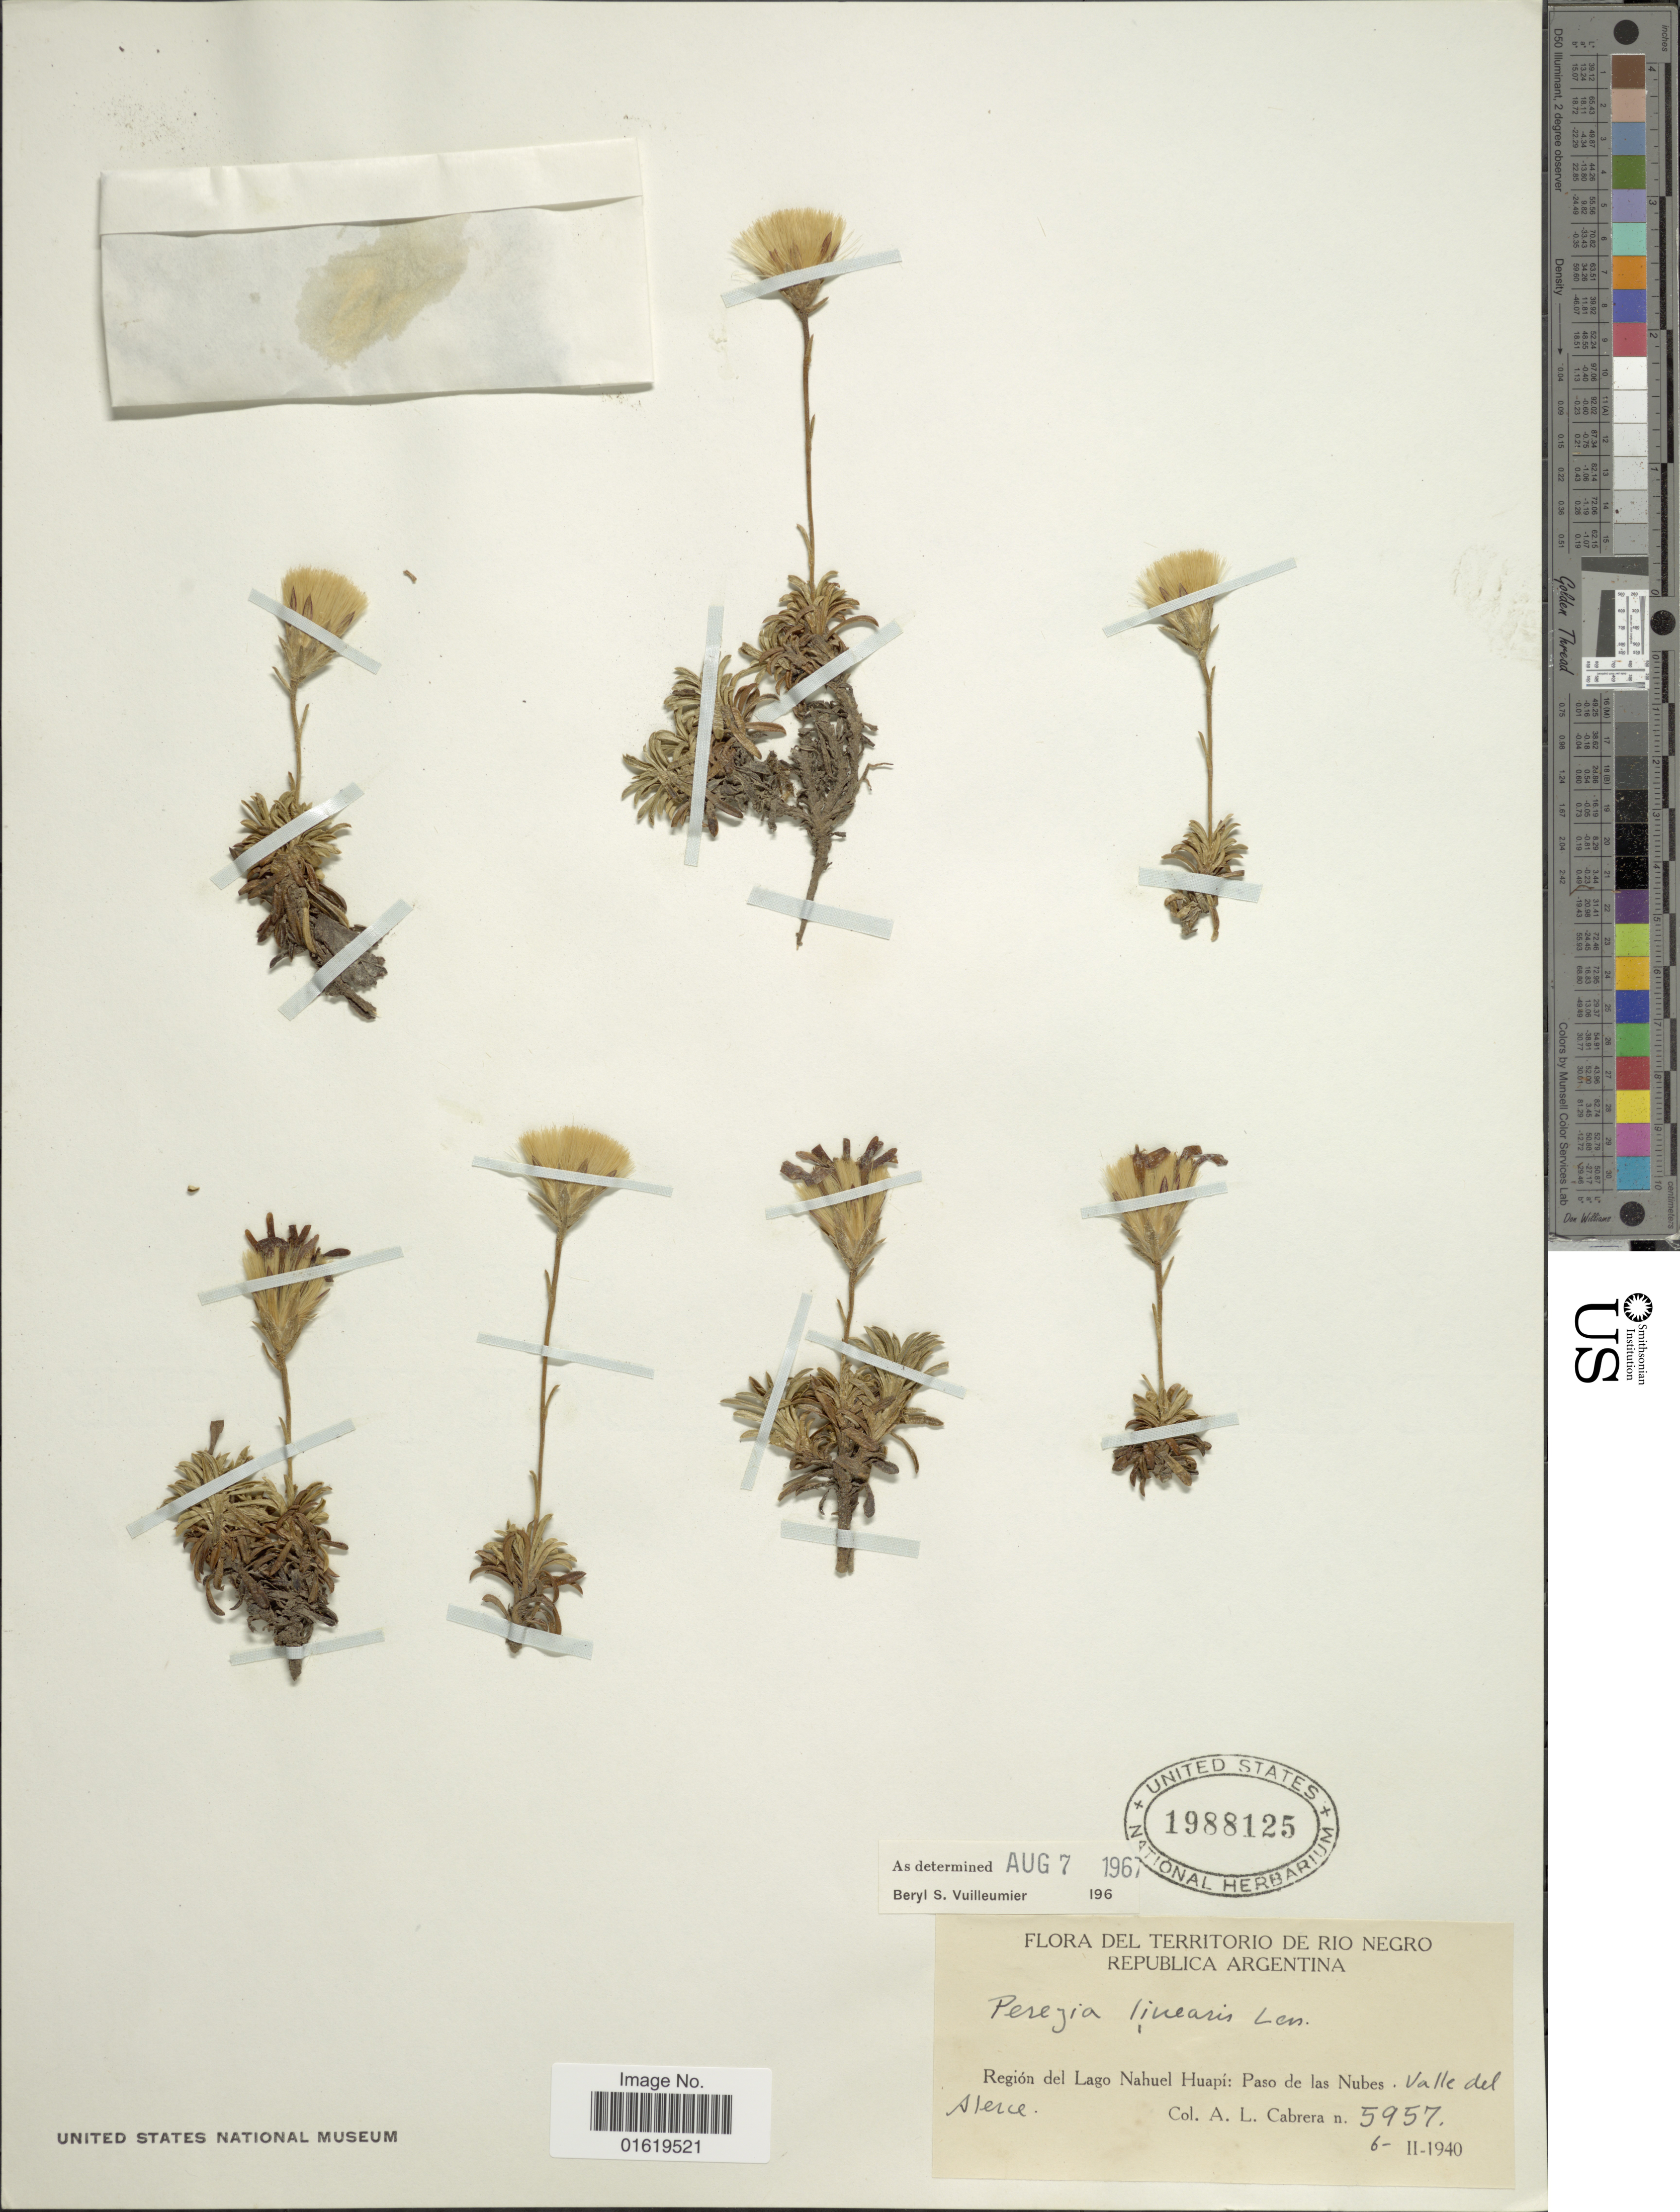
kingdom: Plantae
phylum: Tracheophyta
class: Magnoliopsida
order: Asterales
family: Asteraceae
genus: Perezia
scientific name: Perezia linearis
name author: Less.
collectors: A. L. Cabrera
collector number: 5957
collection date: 1940-02-06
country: Argentina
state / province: Rio Negro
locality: Territorio de Rio Negro. Región del Lago Nahuel Huapí: Paso de las Nubes. Valle del Alerce.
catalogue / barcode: US 1988125